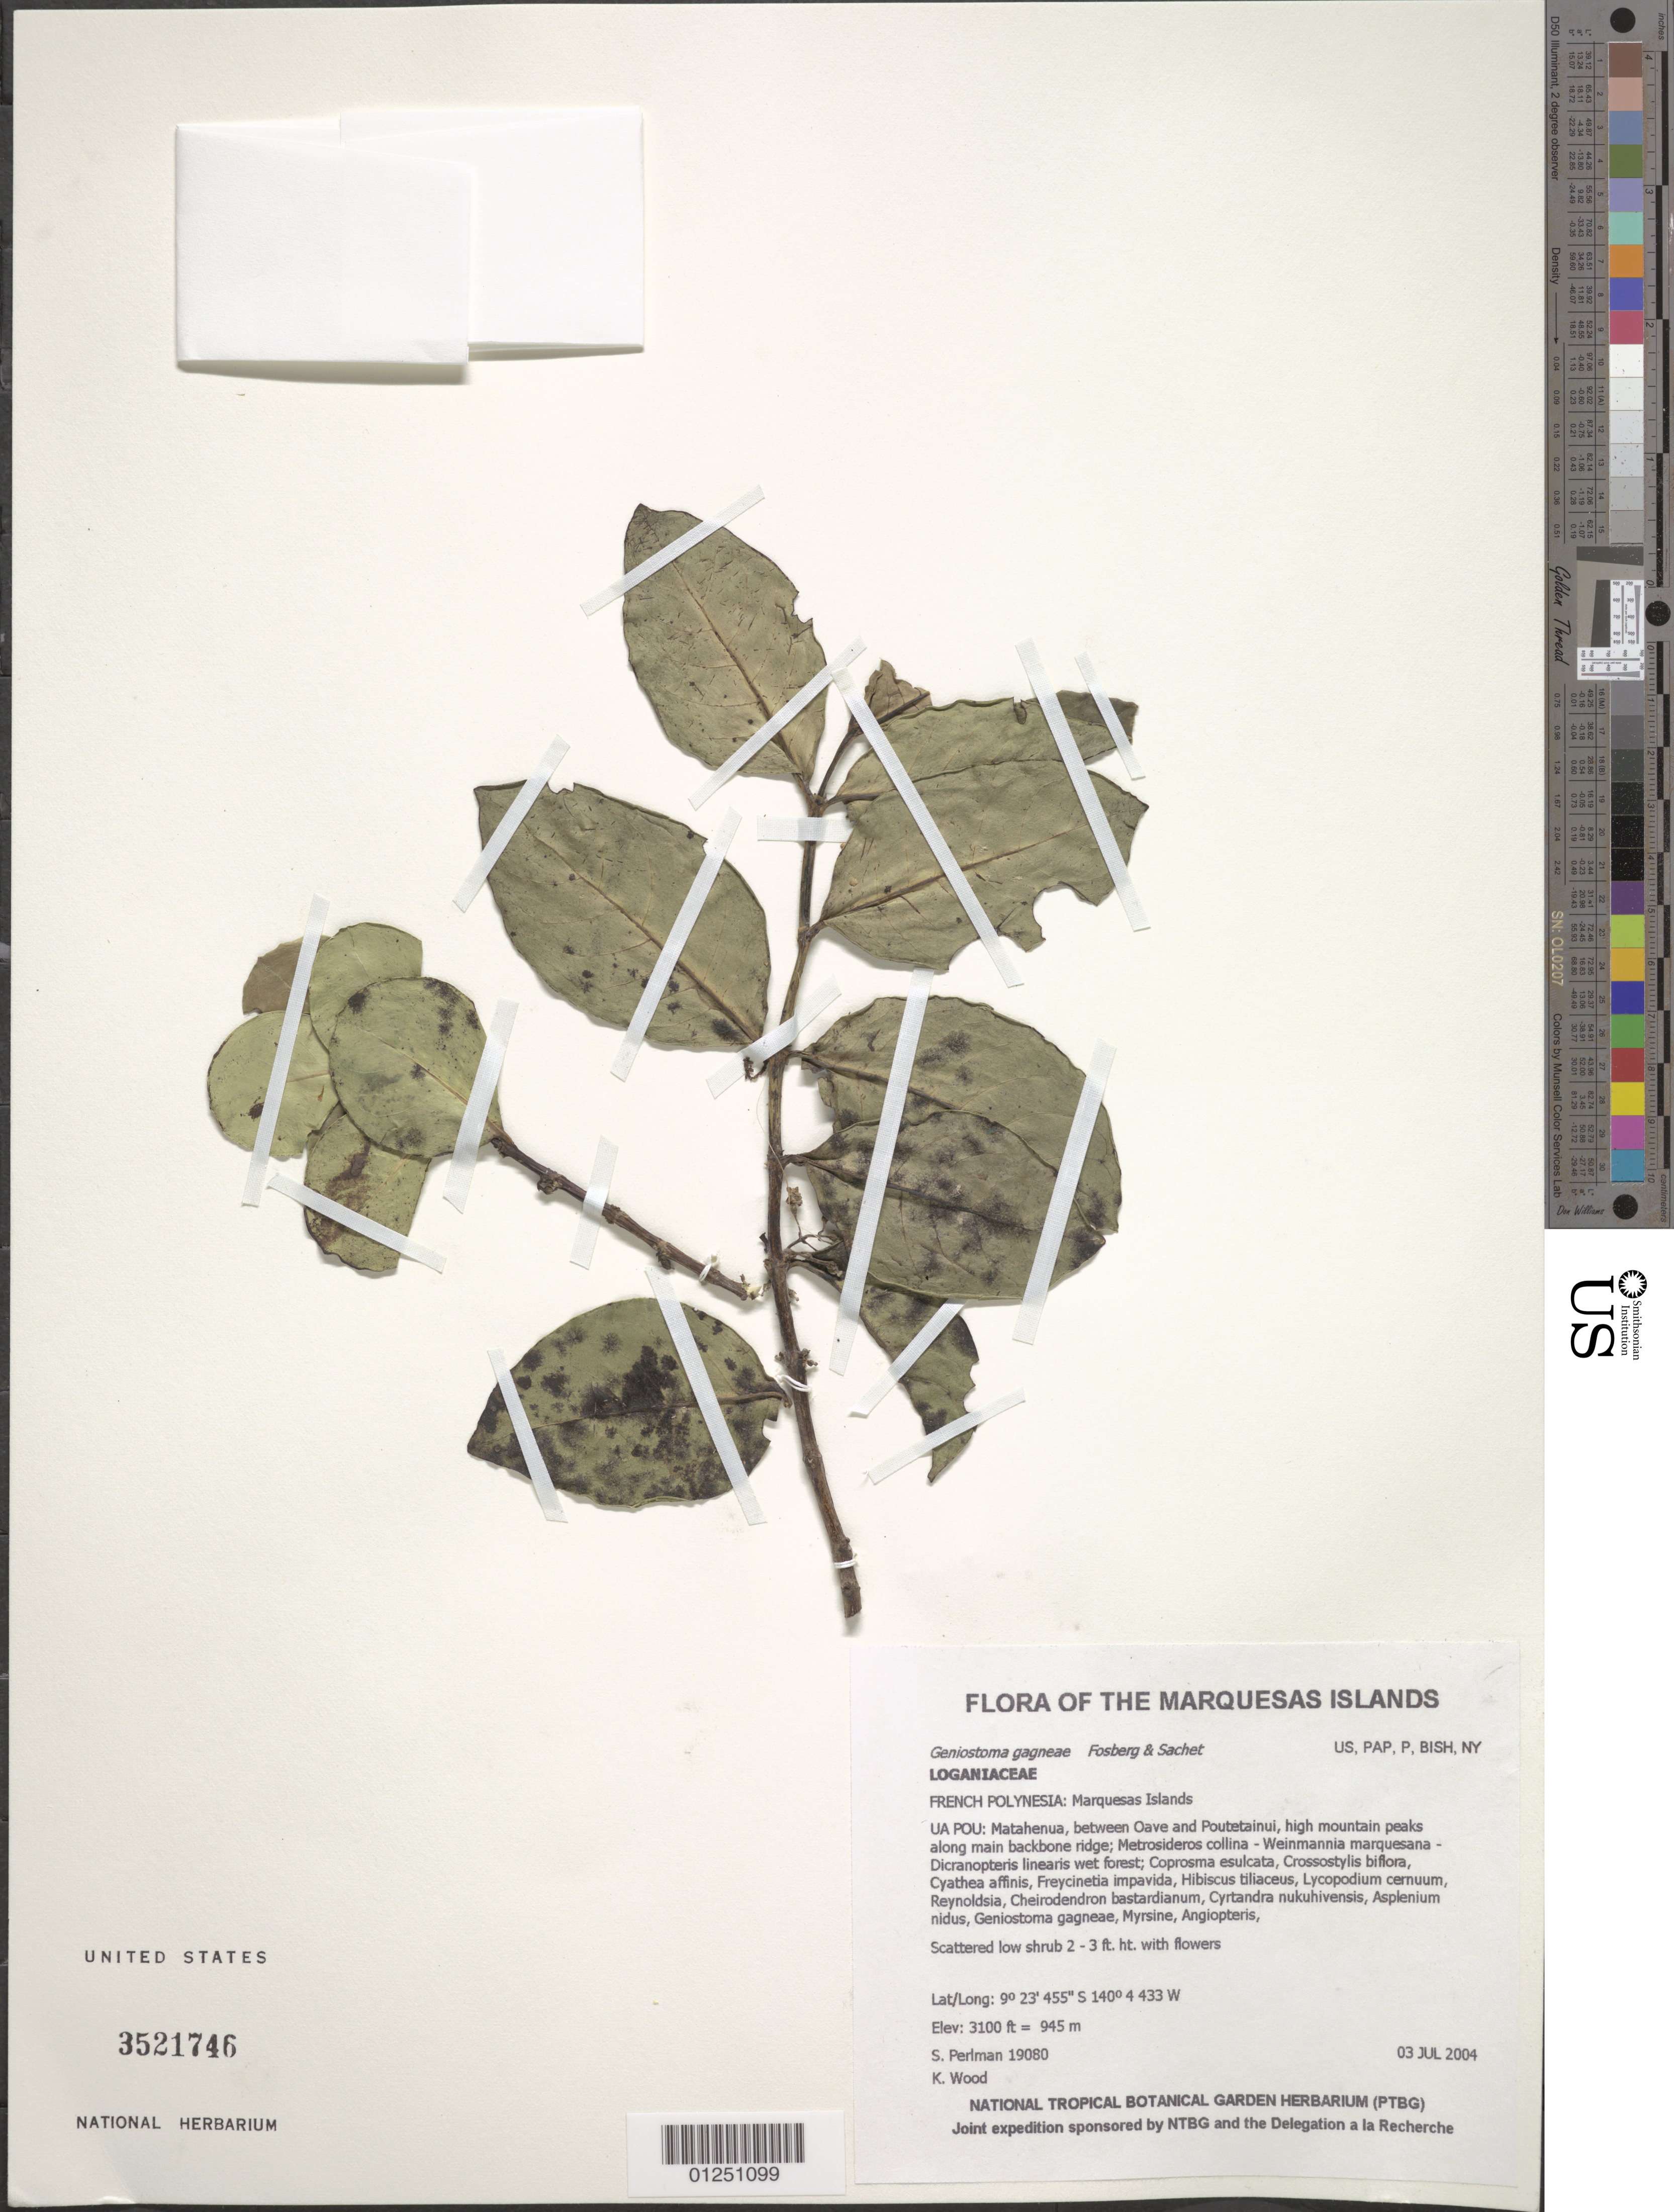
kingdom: Plantae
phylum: Tracheophyta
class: Magnoliopsida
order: Gentianales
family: Loganiaceae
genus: Geniostoma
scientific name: Geniostoma gagneae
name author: Fosberg & Sachet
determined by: Lorence, David H., (PTBG), National Tropical Botanical Garden (UNITED STATES)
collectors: S. P. Perlman & K. R. Wood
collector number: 19080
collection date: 2004-07-03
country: French Polynesia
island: Ua Pou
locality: Matahenua, between Oave and Poutetainui, high mountain peaks along main backbone ridge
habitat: Metrosideros collina - Weinmannia marquesana - Dicranopteris linearis wet forest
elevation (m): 945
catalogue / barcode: US 3521746